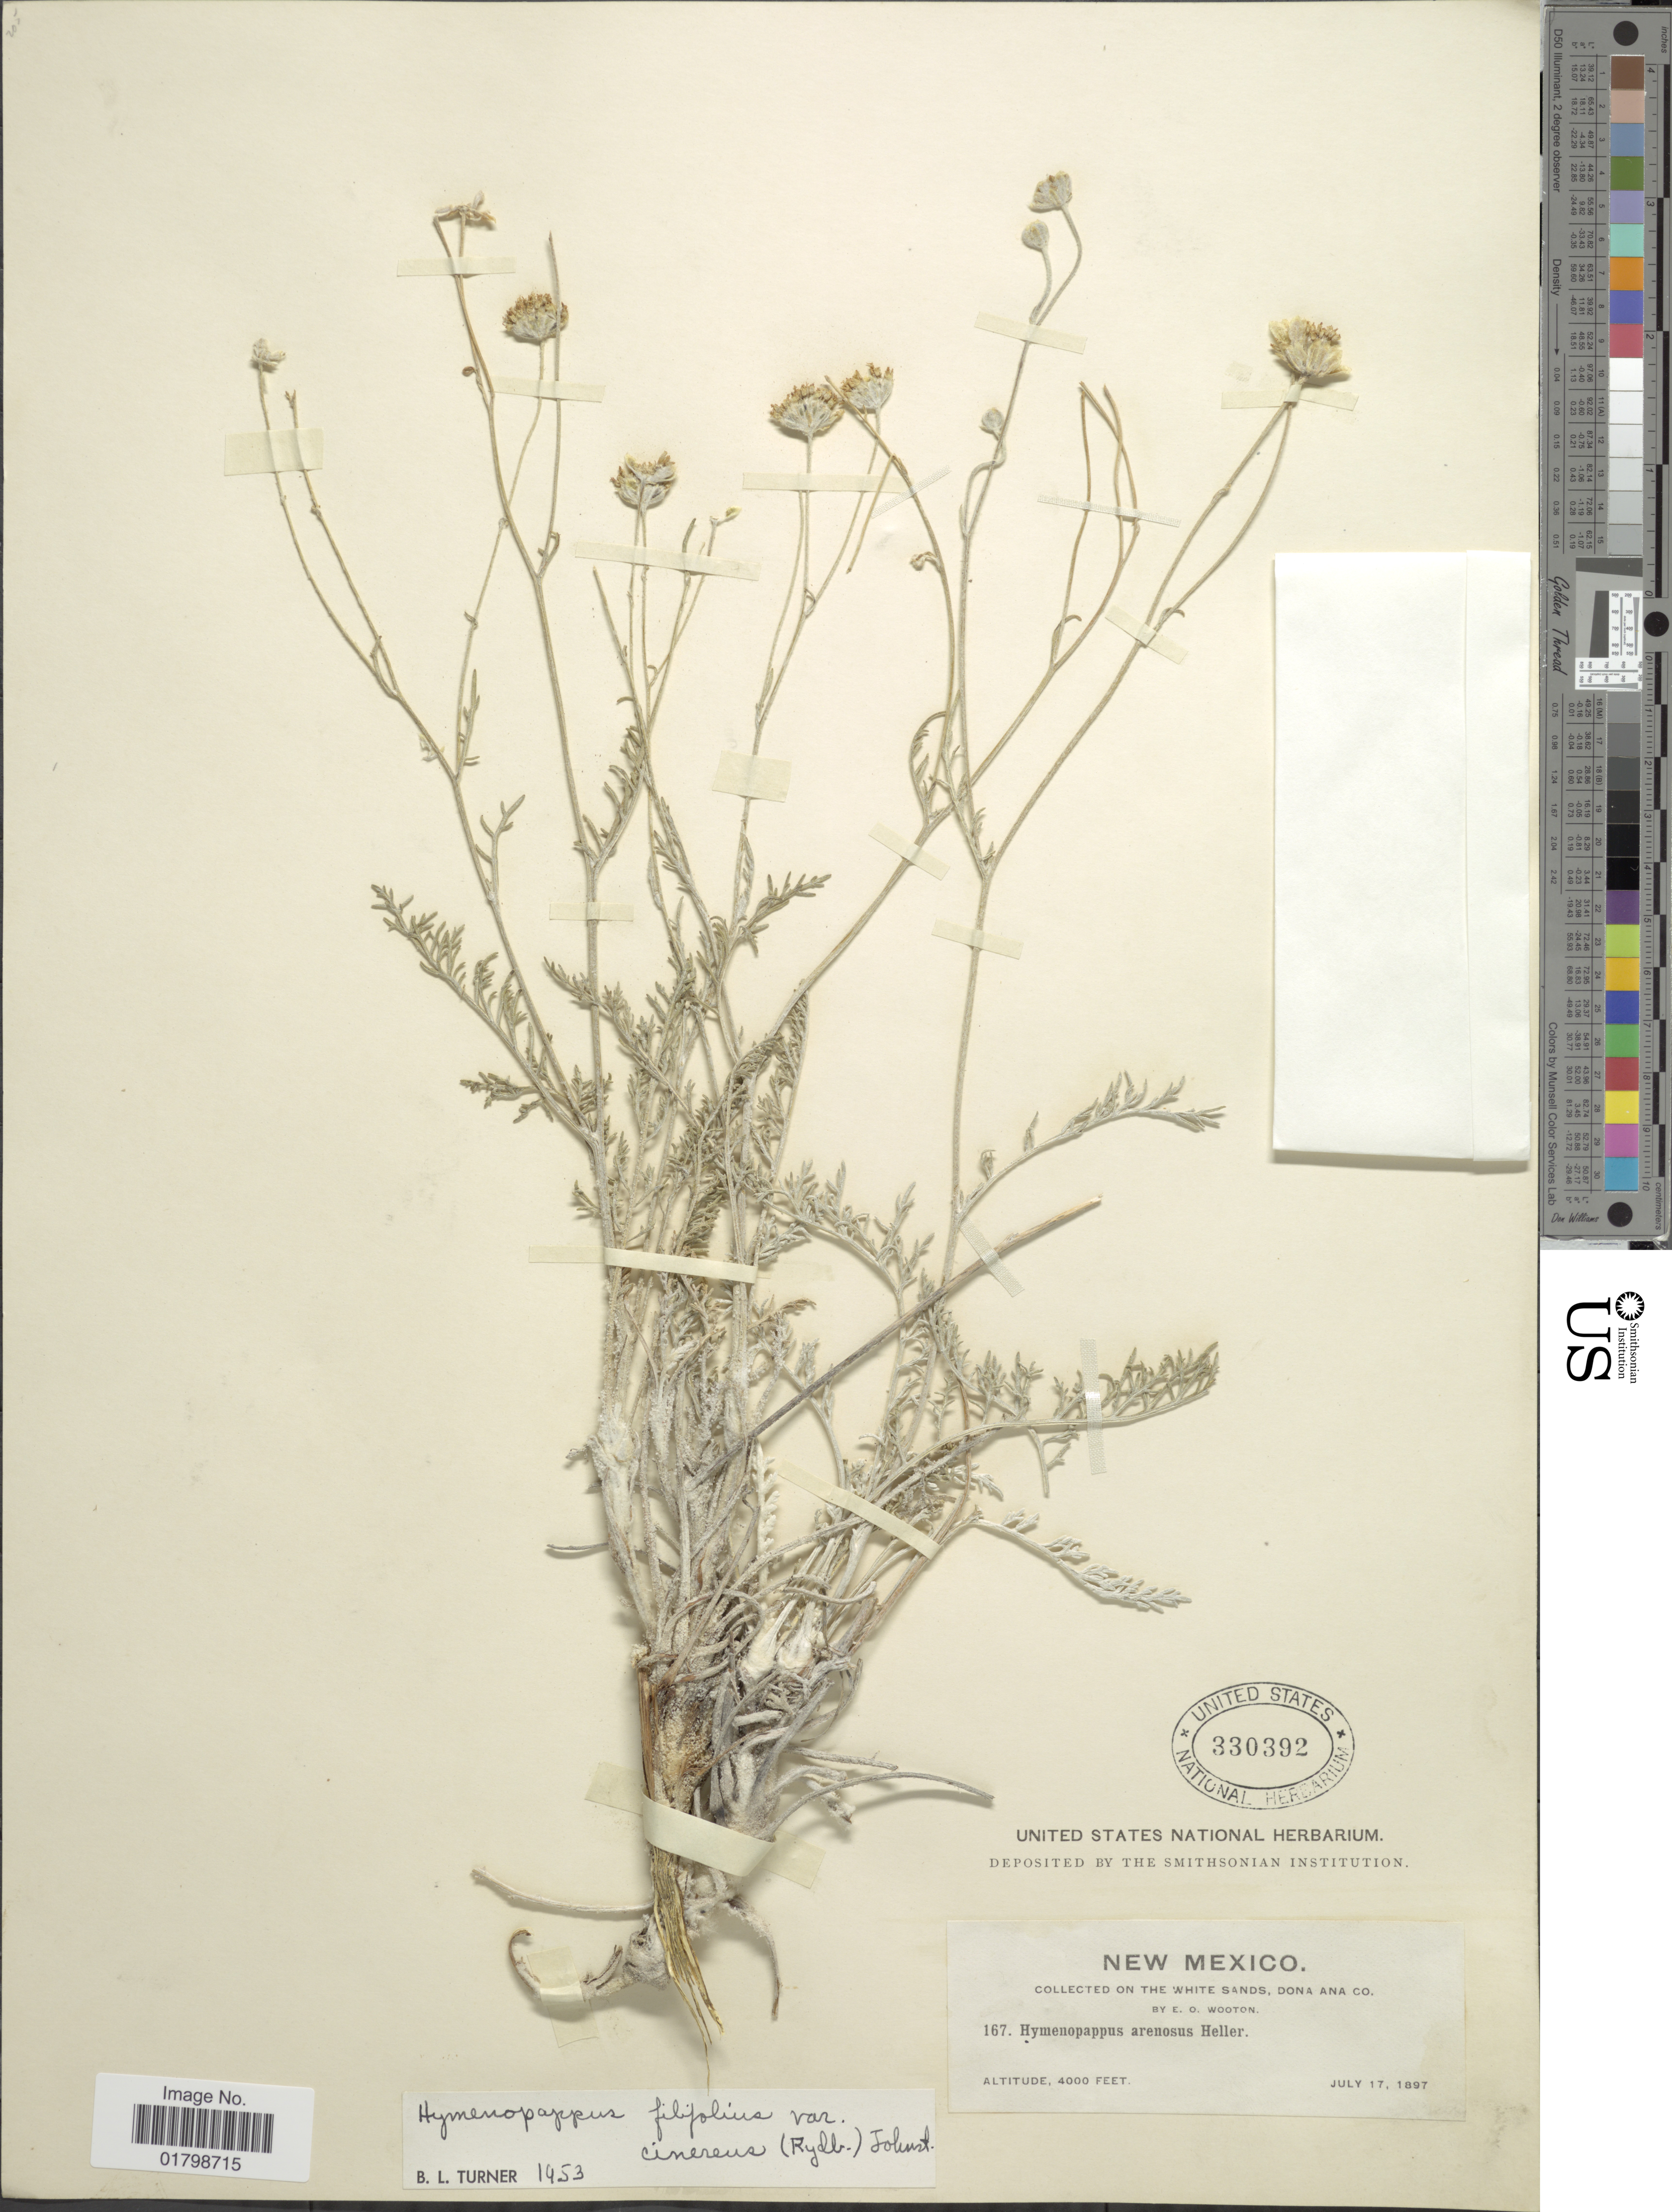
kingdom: Plantae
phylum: Tracheophyta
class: Magnoliopsida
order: Asterales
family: Asteraceae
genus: Hymenopappus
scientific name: Hymenopappus filifolius var. cinereus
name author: (Rydb.) I.M. Johnst.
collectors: E. O. Wooton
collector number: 167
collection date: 1897-07-17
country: United States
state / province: New Mexico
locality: White Sands, Dona Ana Co.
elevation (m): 1219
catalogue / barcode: US 330392